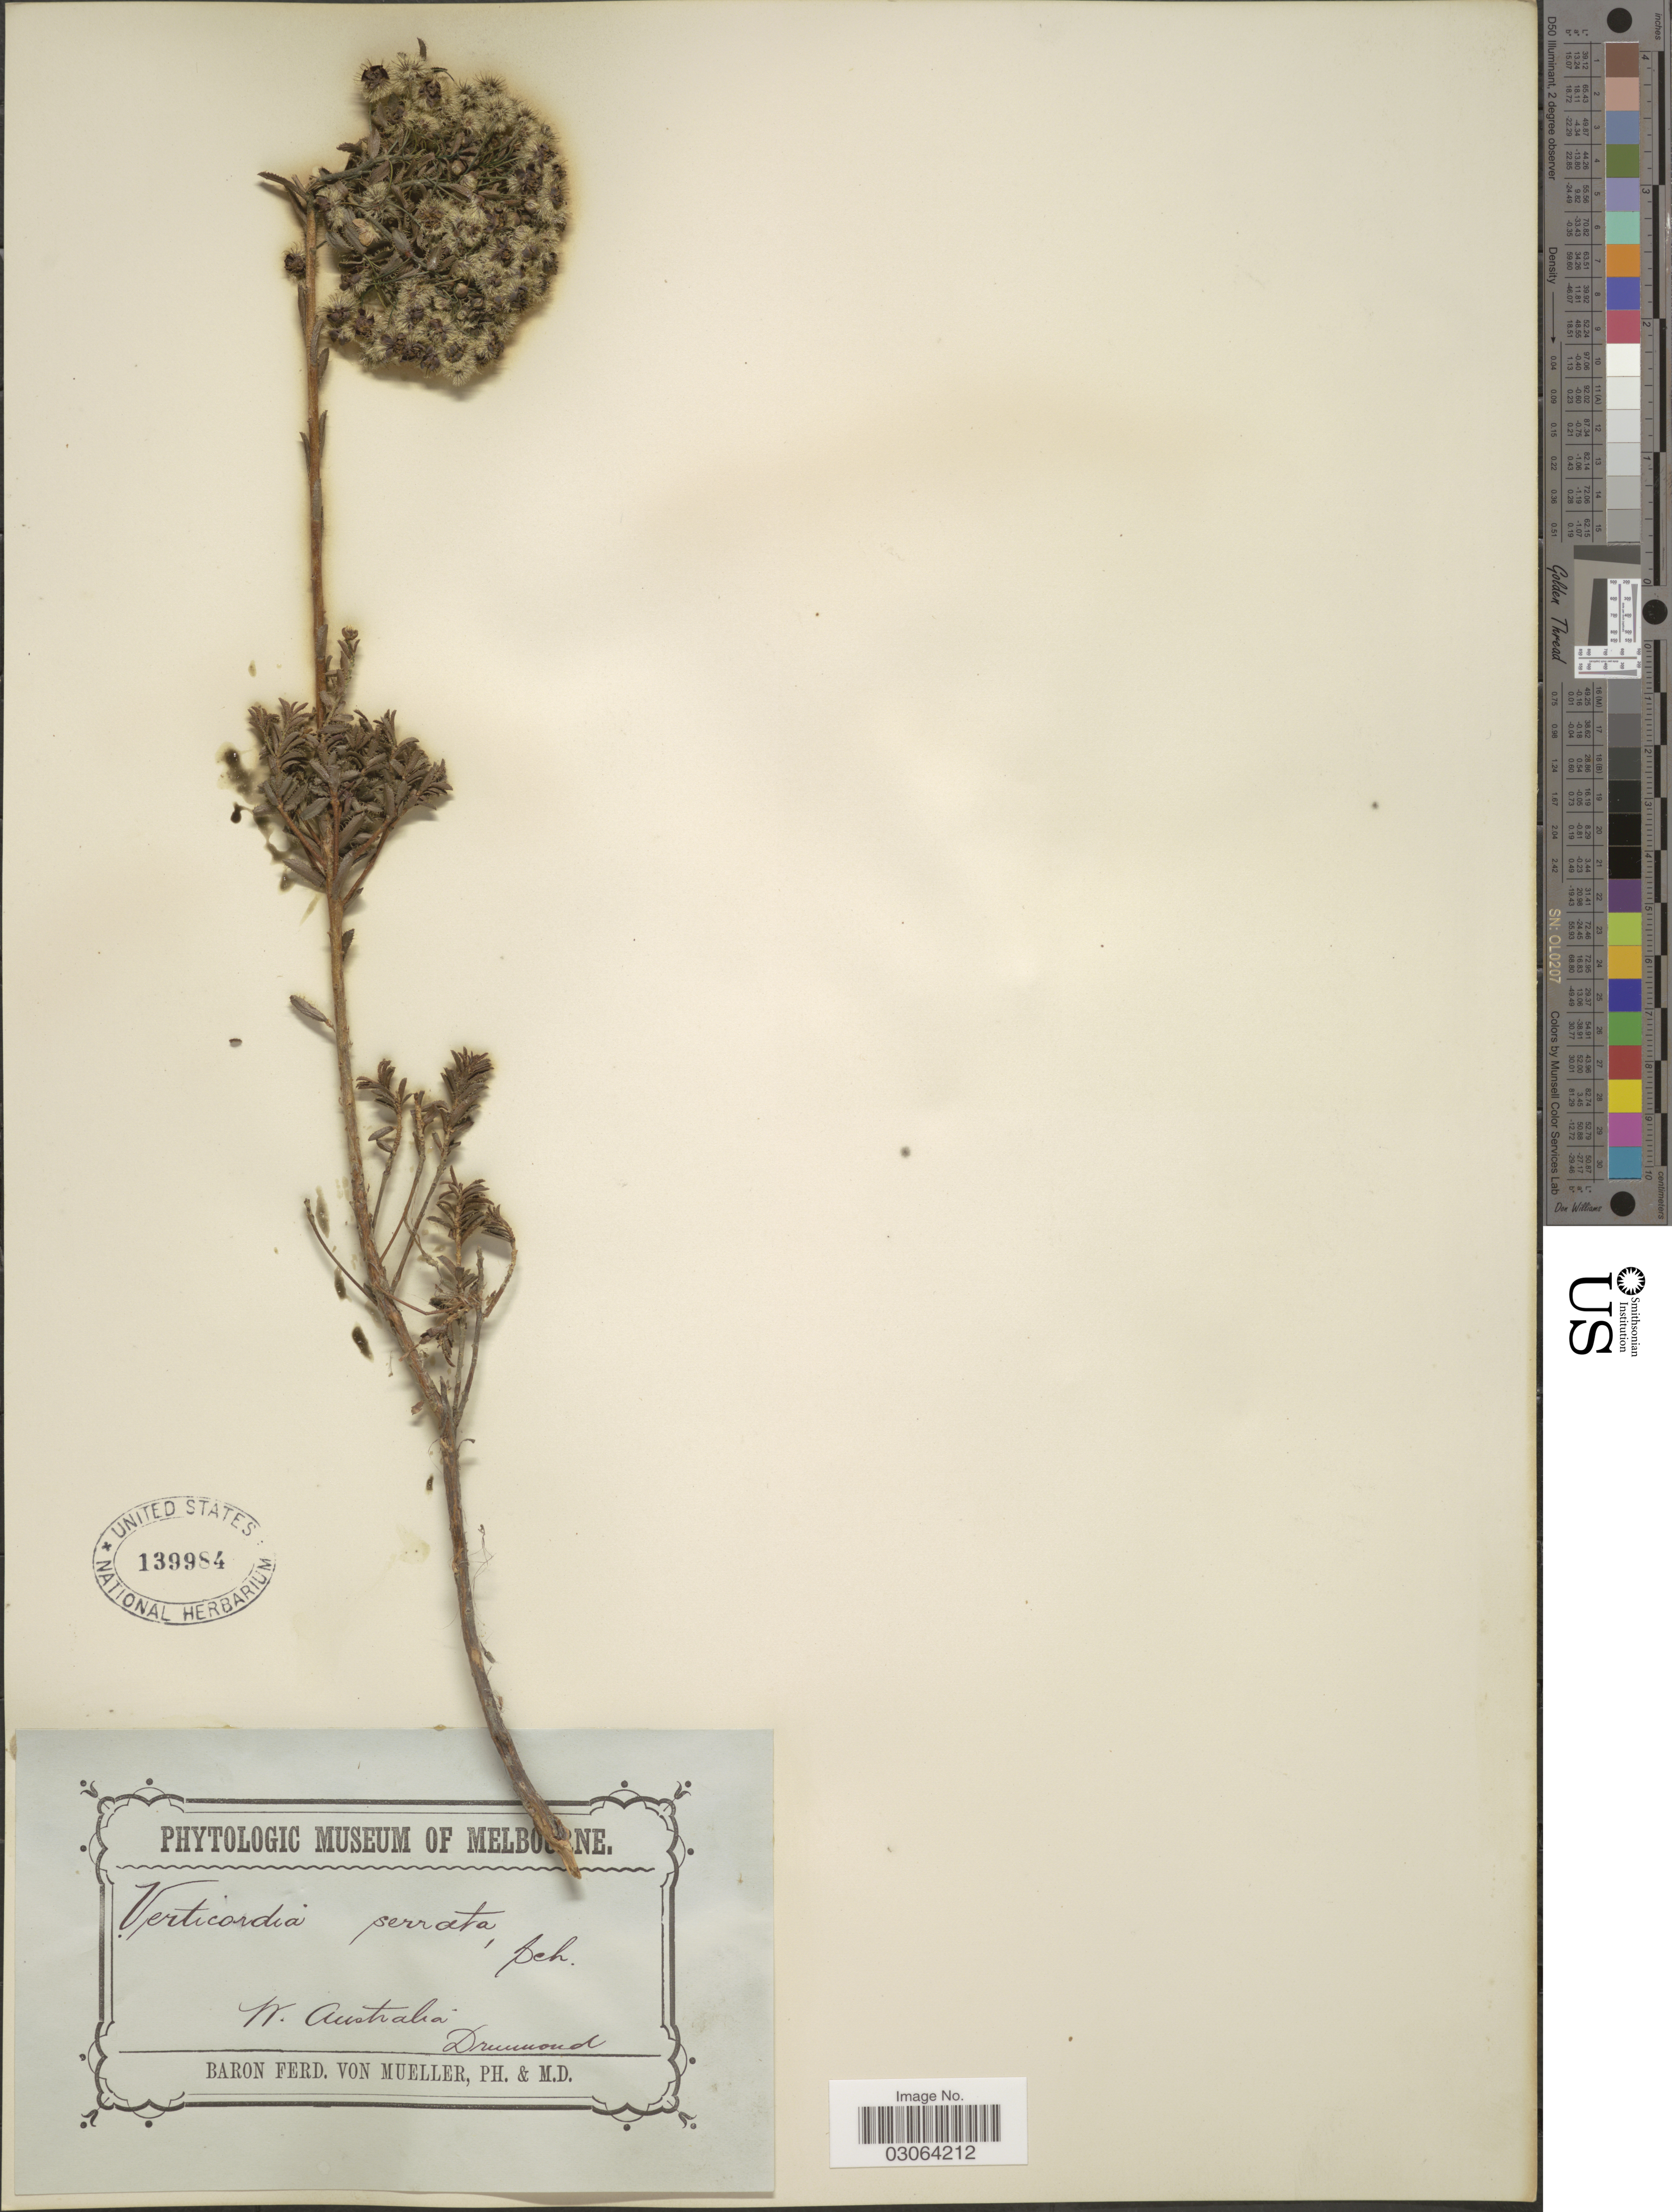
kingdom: Plantae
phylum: Tracheophyta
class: Magnoliopsida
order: Myrtales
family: Myrtaceae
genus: Verticordia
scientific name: Verticordia serrata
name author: (Lindl.) Schauer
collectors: -. Drummond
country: Australia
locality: W. Australia.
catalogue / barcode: US 139984